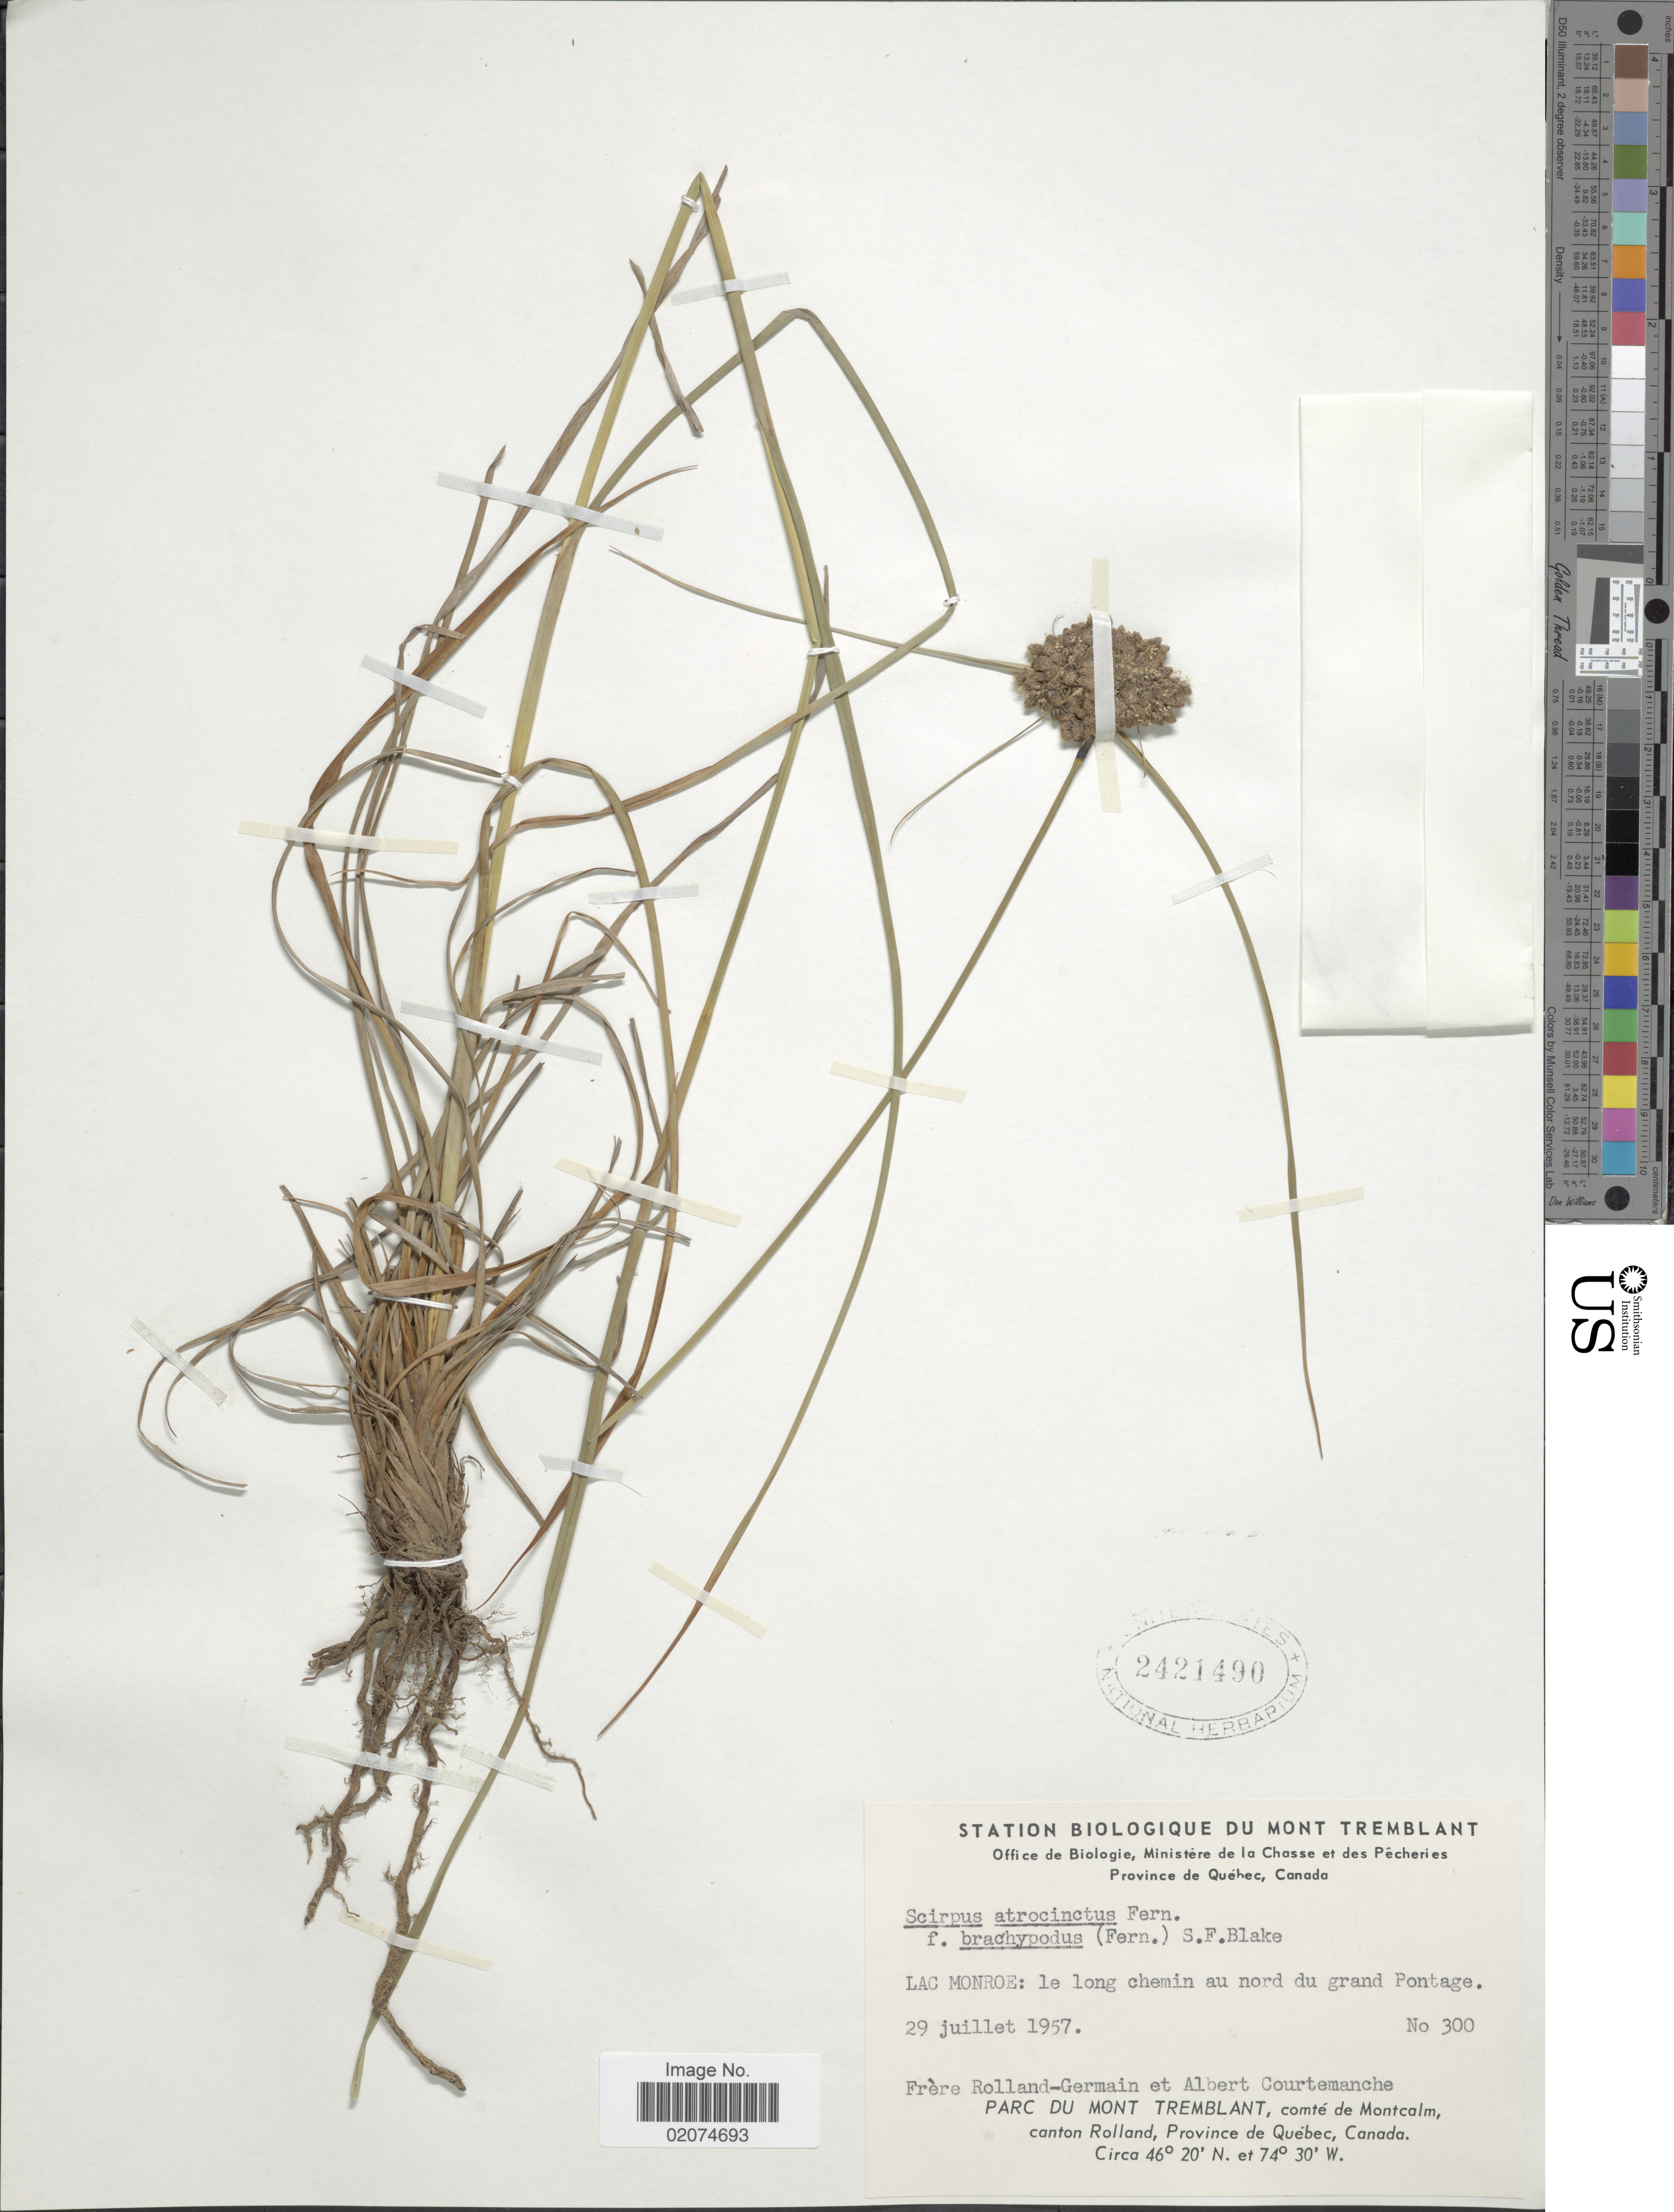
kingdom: Plantae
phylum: Tracheophyta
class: Liliopsida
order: Poales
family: Cyperaceae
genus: Scirpus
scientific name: Scirpus atrocinctus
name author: Fernald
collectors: Rolland-Germain & A. Courtemanche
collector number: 300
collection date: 1959-07-29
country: Canada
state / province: Quebec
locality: Province de Quebec, Canada. Lac Monroe: le long chemin au nord du grand Pontage, Parc du mont Tremblant, comte de Montcalm [unsure placement]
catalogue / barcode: US 2421490